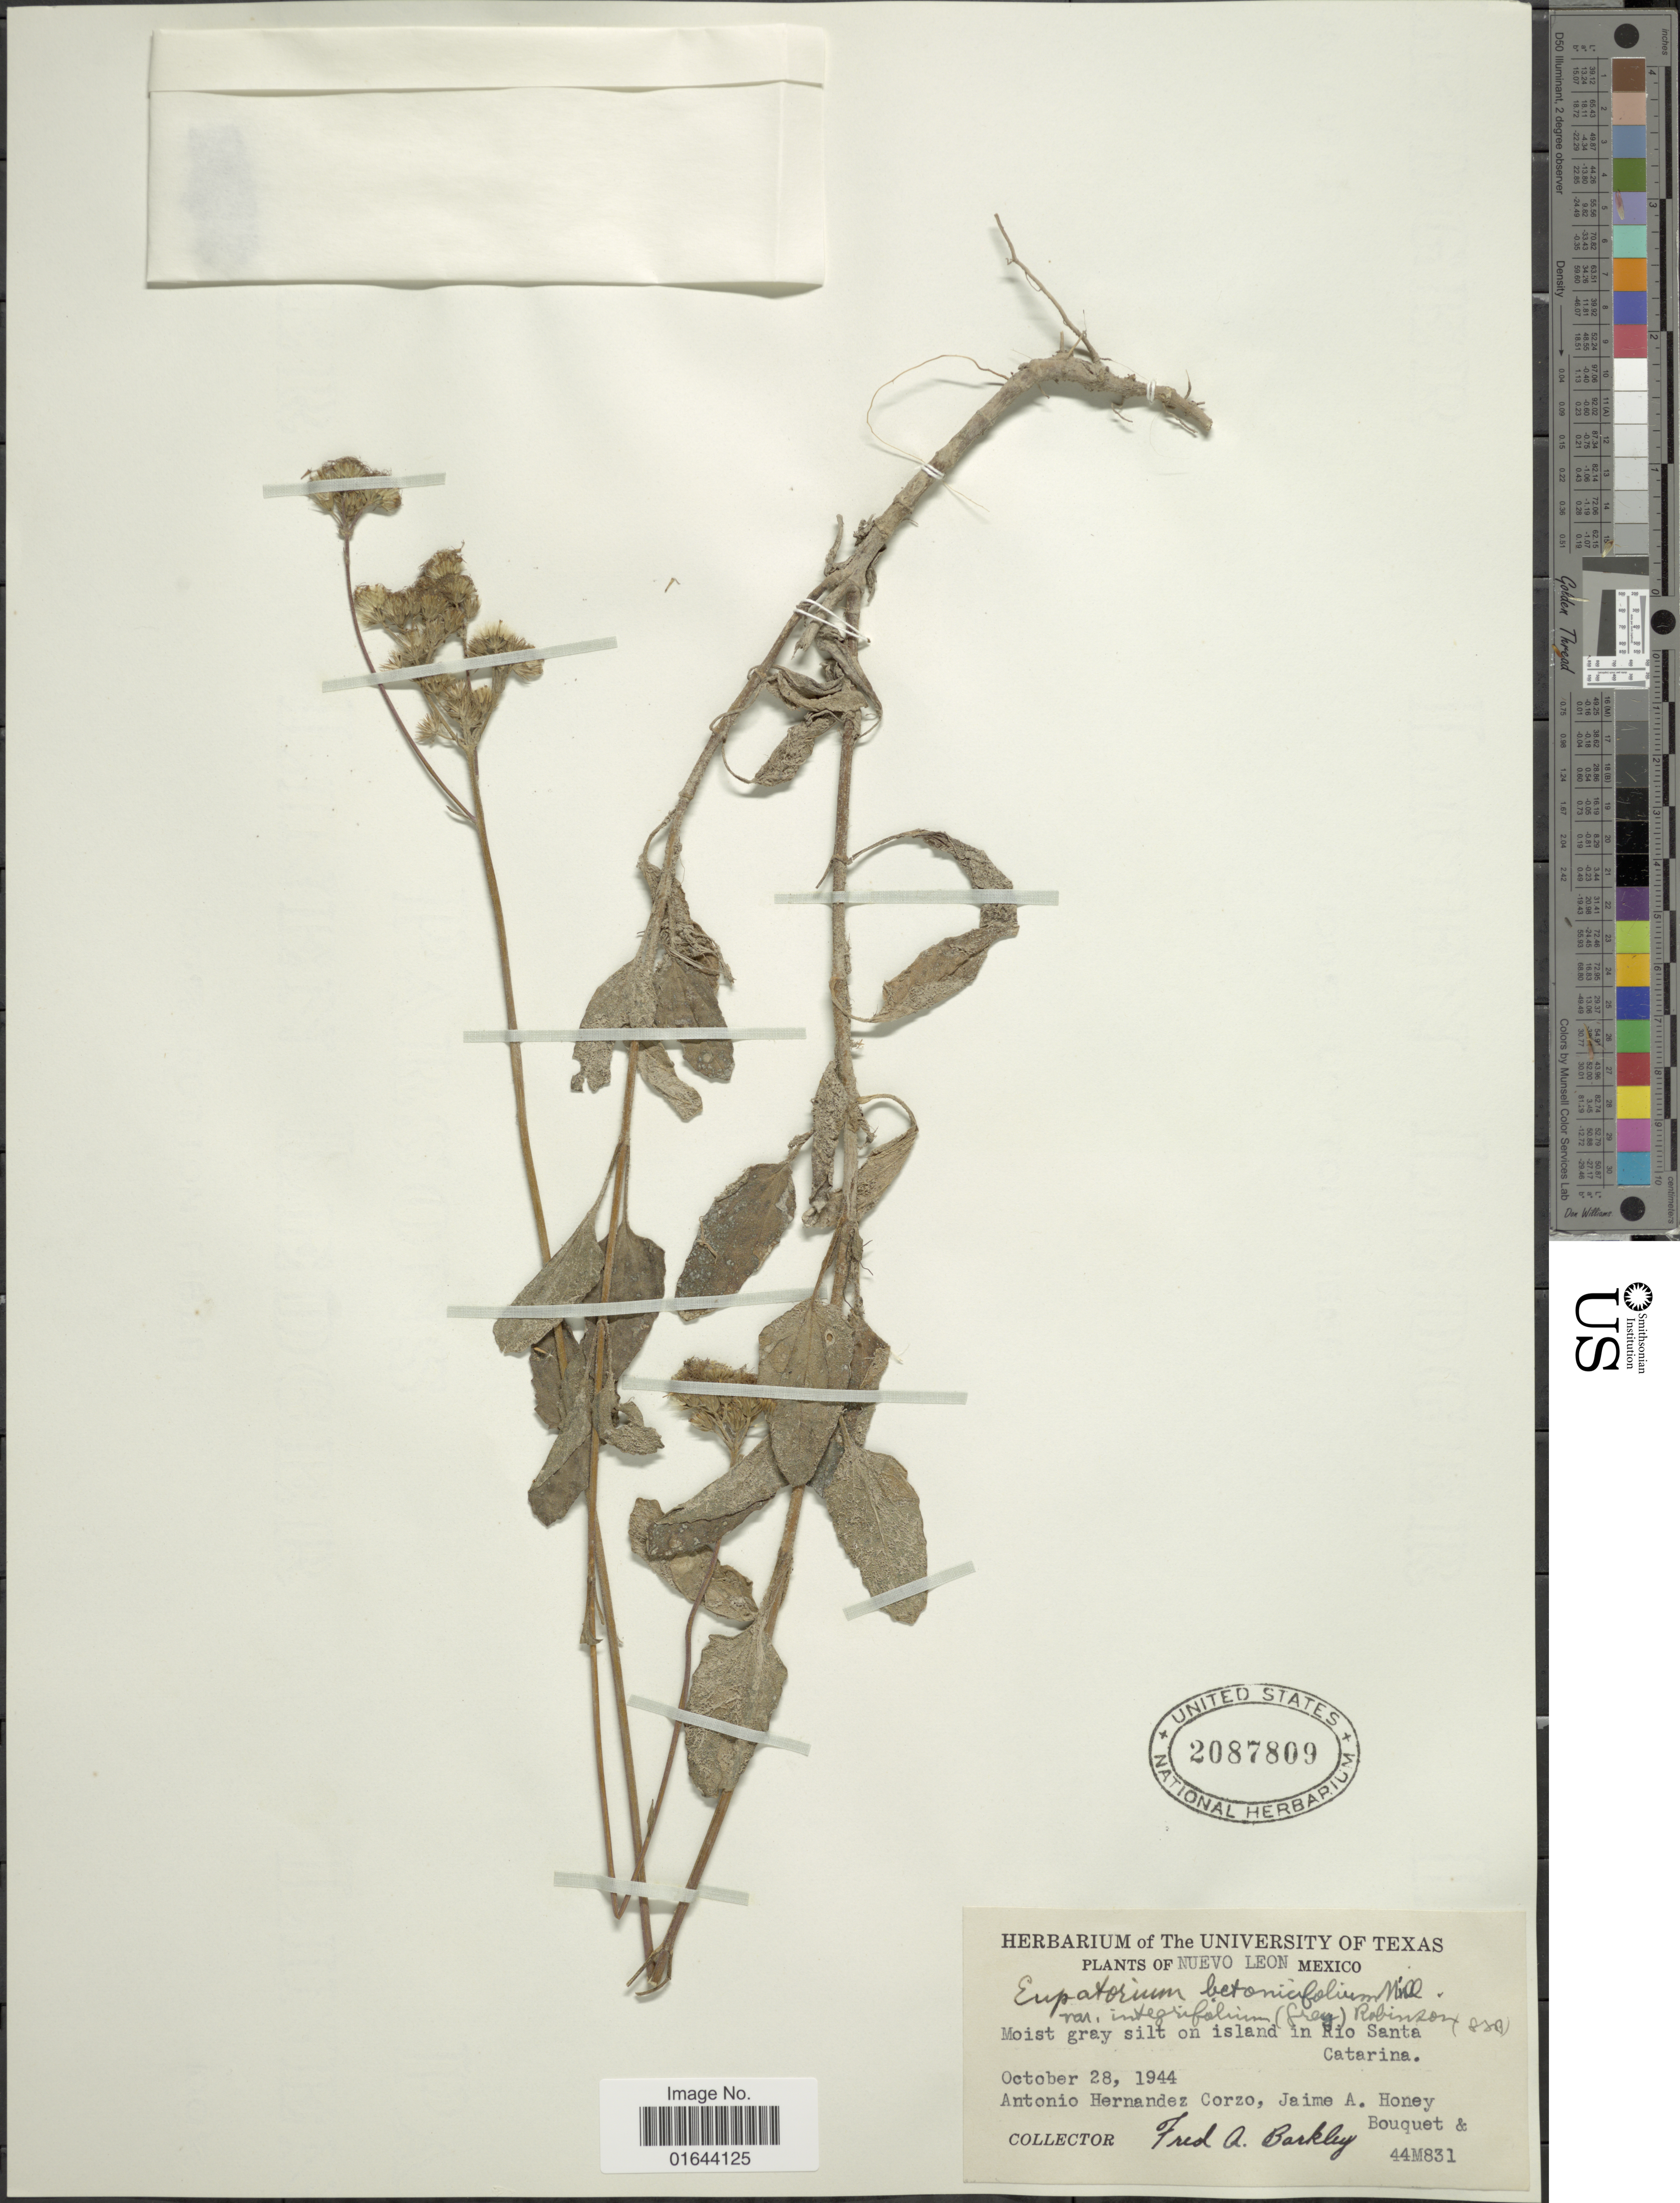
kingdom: Plantae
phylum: Tracheophyta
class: Magnoliopsida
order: Asterales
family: Asteraceae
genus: Conoclinium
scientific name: Conoclinium betonicifolium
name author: (Mill.) R.M. King & H. Rob.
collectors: A. Hernandez-Corzo, Honey Bouquet, J. A. & F. A. Barkley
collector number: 44M831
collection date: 1944-10-28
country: Mexico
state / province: Nuevo León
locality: Nuevo Leon Mexico. island in Rio Santa Catarina.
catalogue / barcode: US 2087809